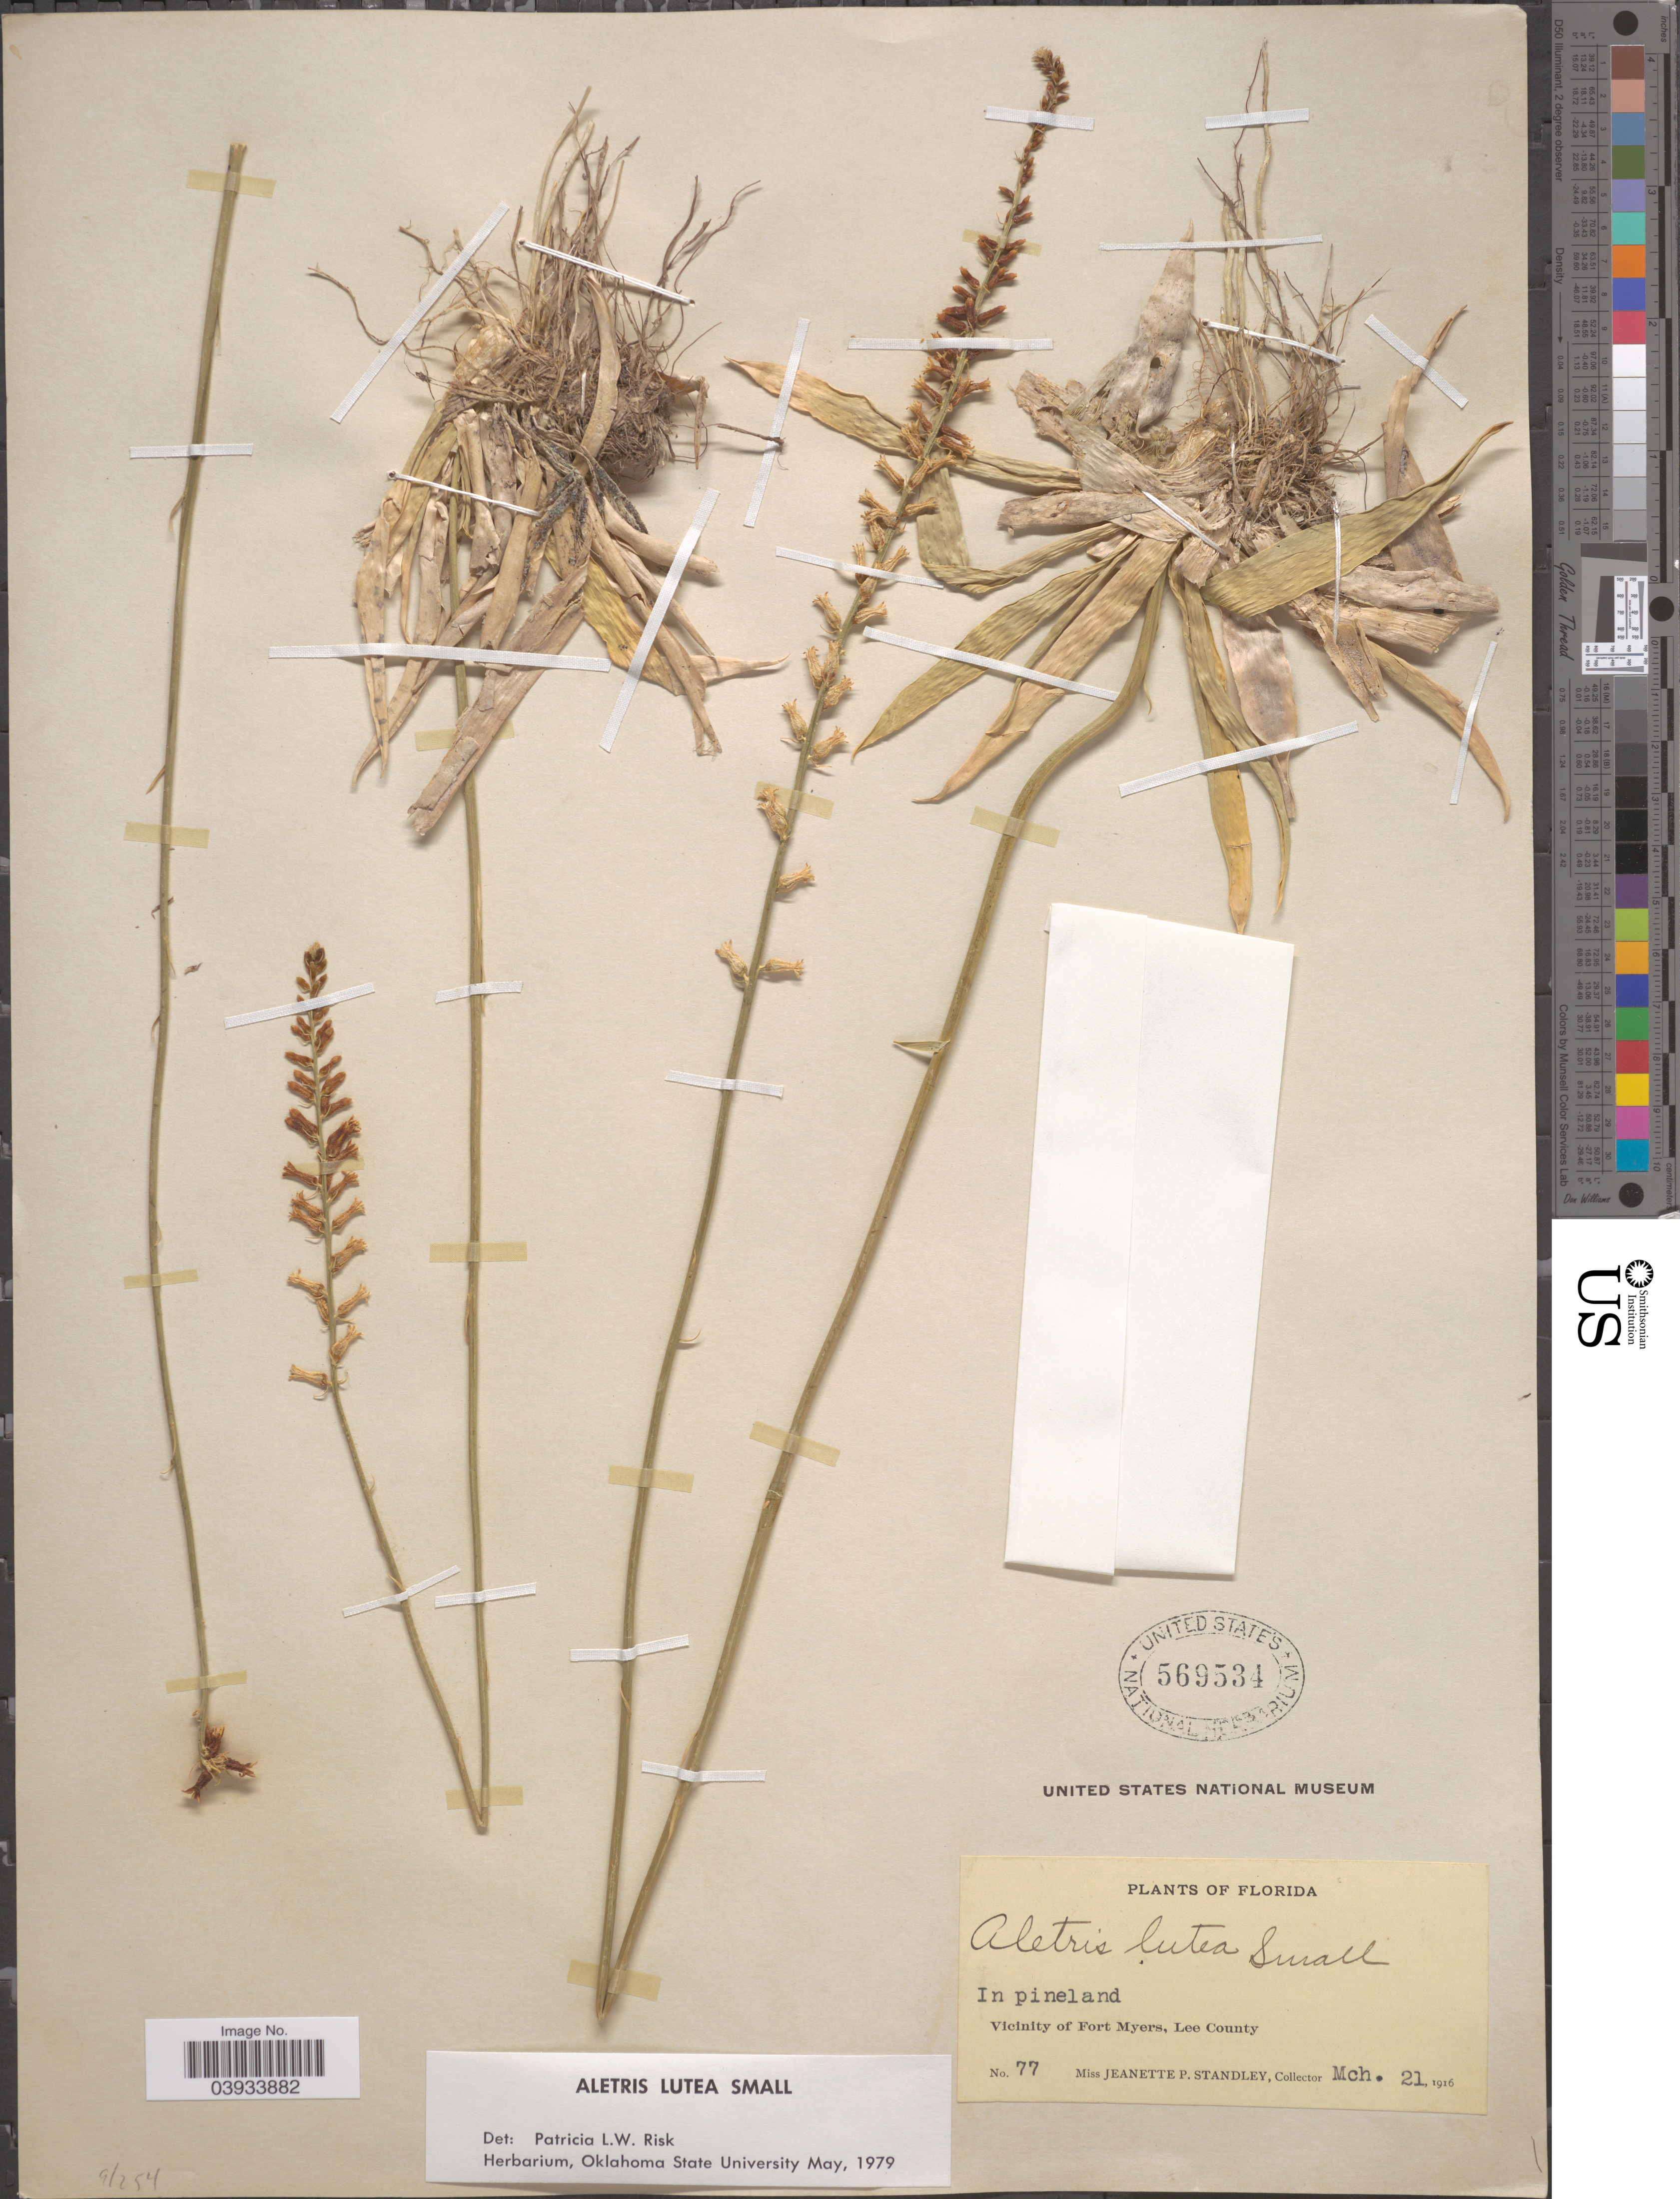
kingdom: Plantae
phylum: Tracheophyta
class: Liliopsida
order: Dioscoreales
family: Nartheciaceae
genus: Aletris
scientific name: Aletris lutea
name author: Small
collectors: J. P. Standley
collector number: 77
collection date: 1916-03-21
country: United States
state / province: Florida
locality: Vicinity of Fort Myers, Lee County.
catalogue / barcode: US 569534